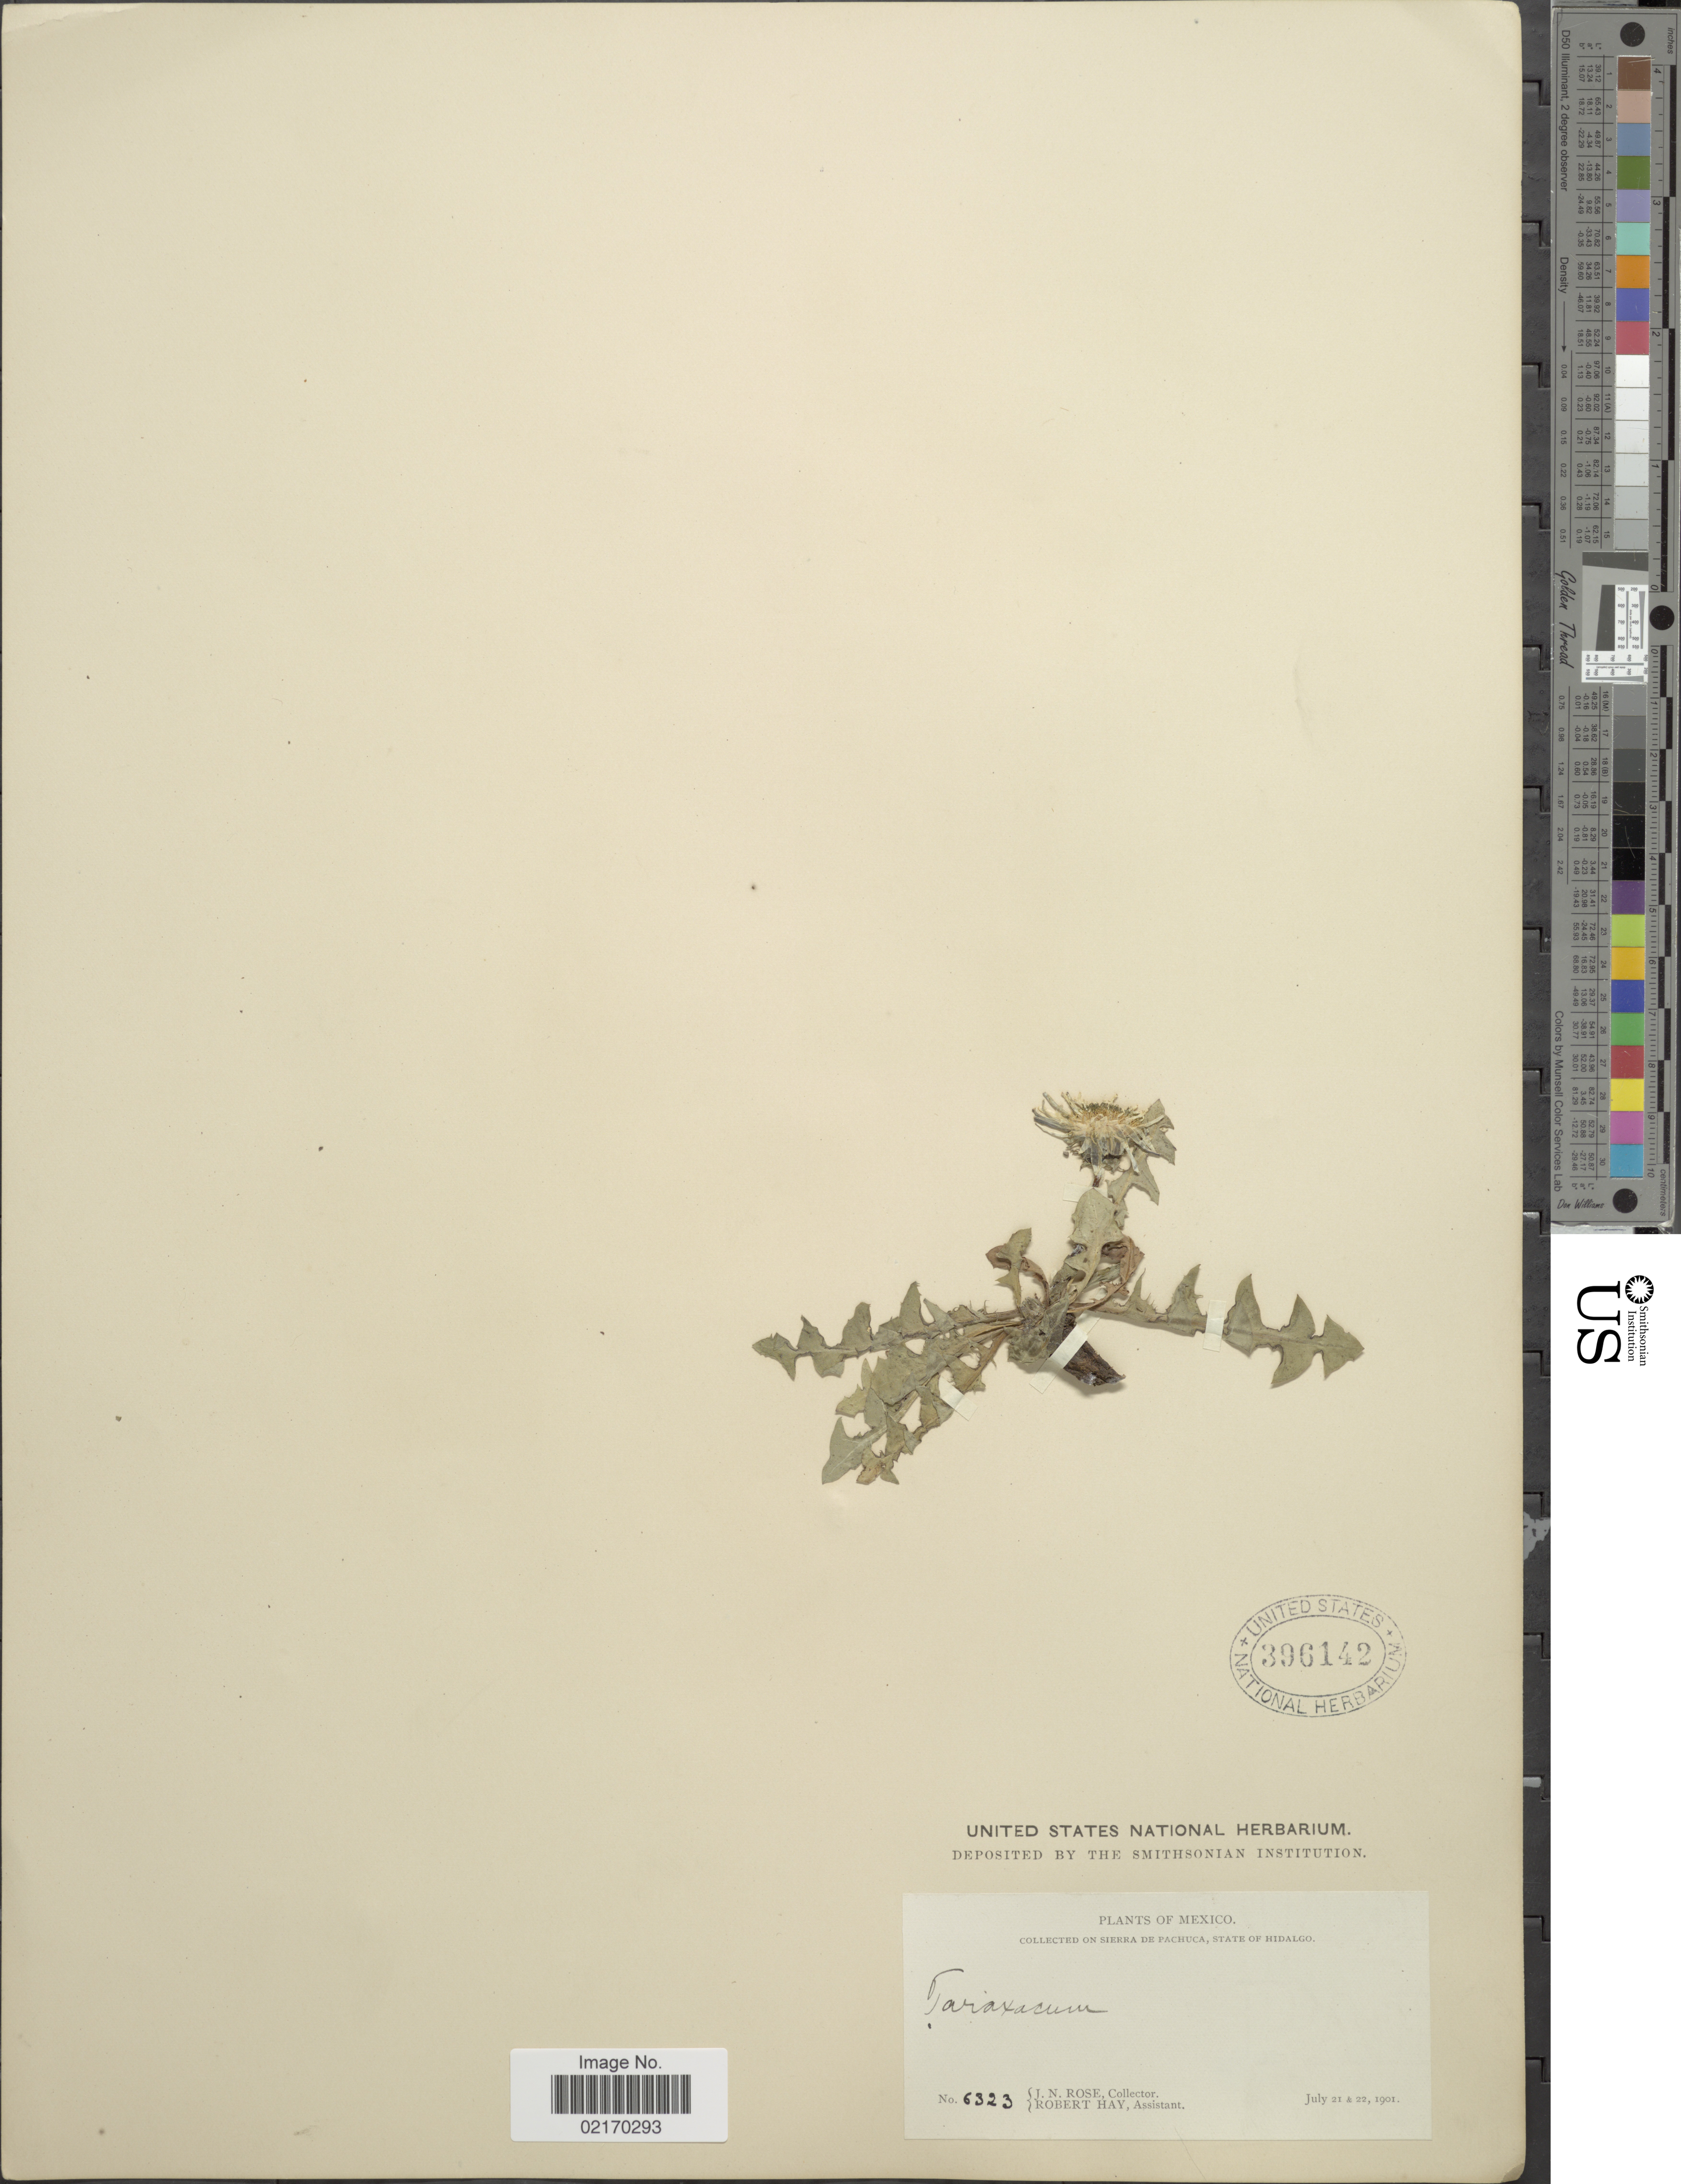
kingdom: Plantae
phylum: Tracheophyta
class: Magnoliopsida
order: Asterales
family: Asteraceae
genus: Taraxacum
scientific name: Taraxacum sp.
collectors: J. N. Rose & R. Hay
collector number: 6323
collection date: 1901-07-21/1901-07-22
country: Mexico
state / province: Hidalgo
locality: Sierra de Pachuca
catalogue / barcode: US 396142